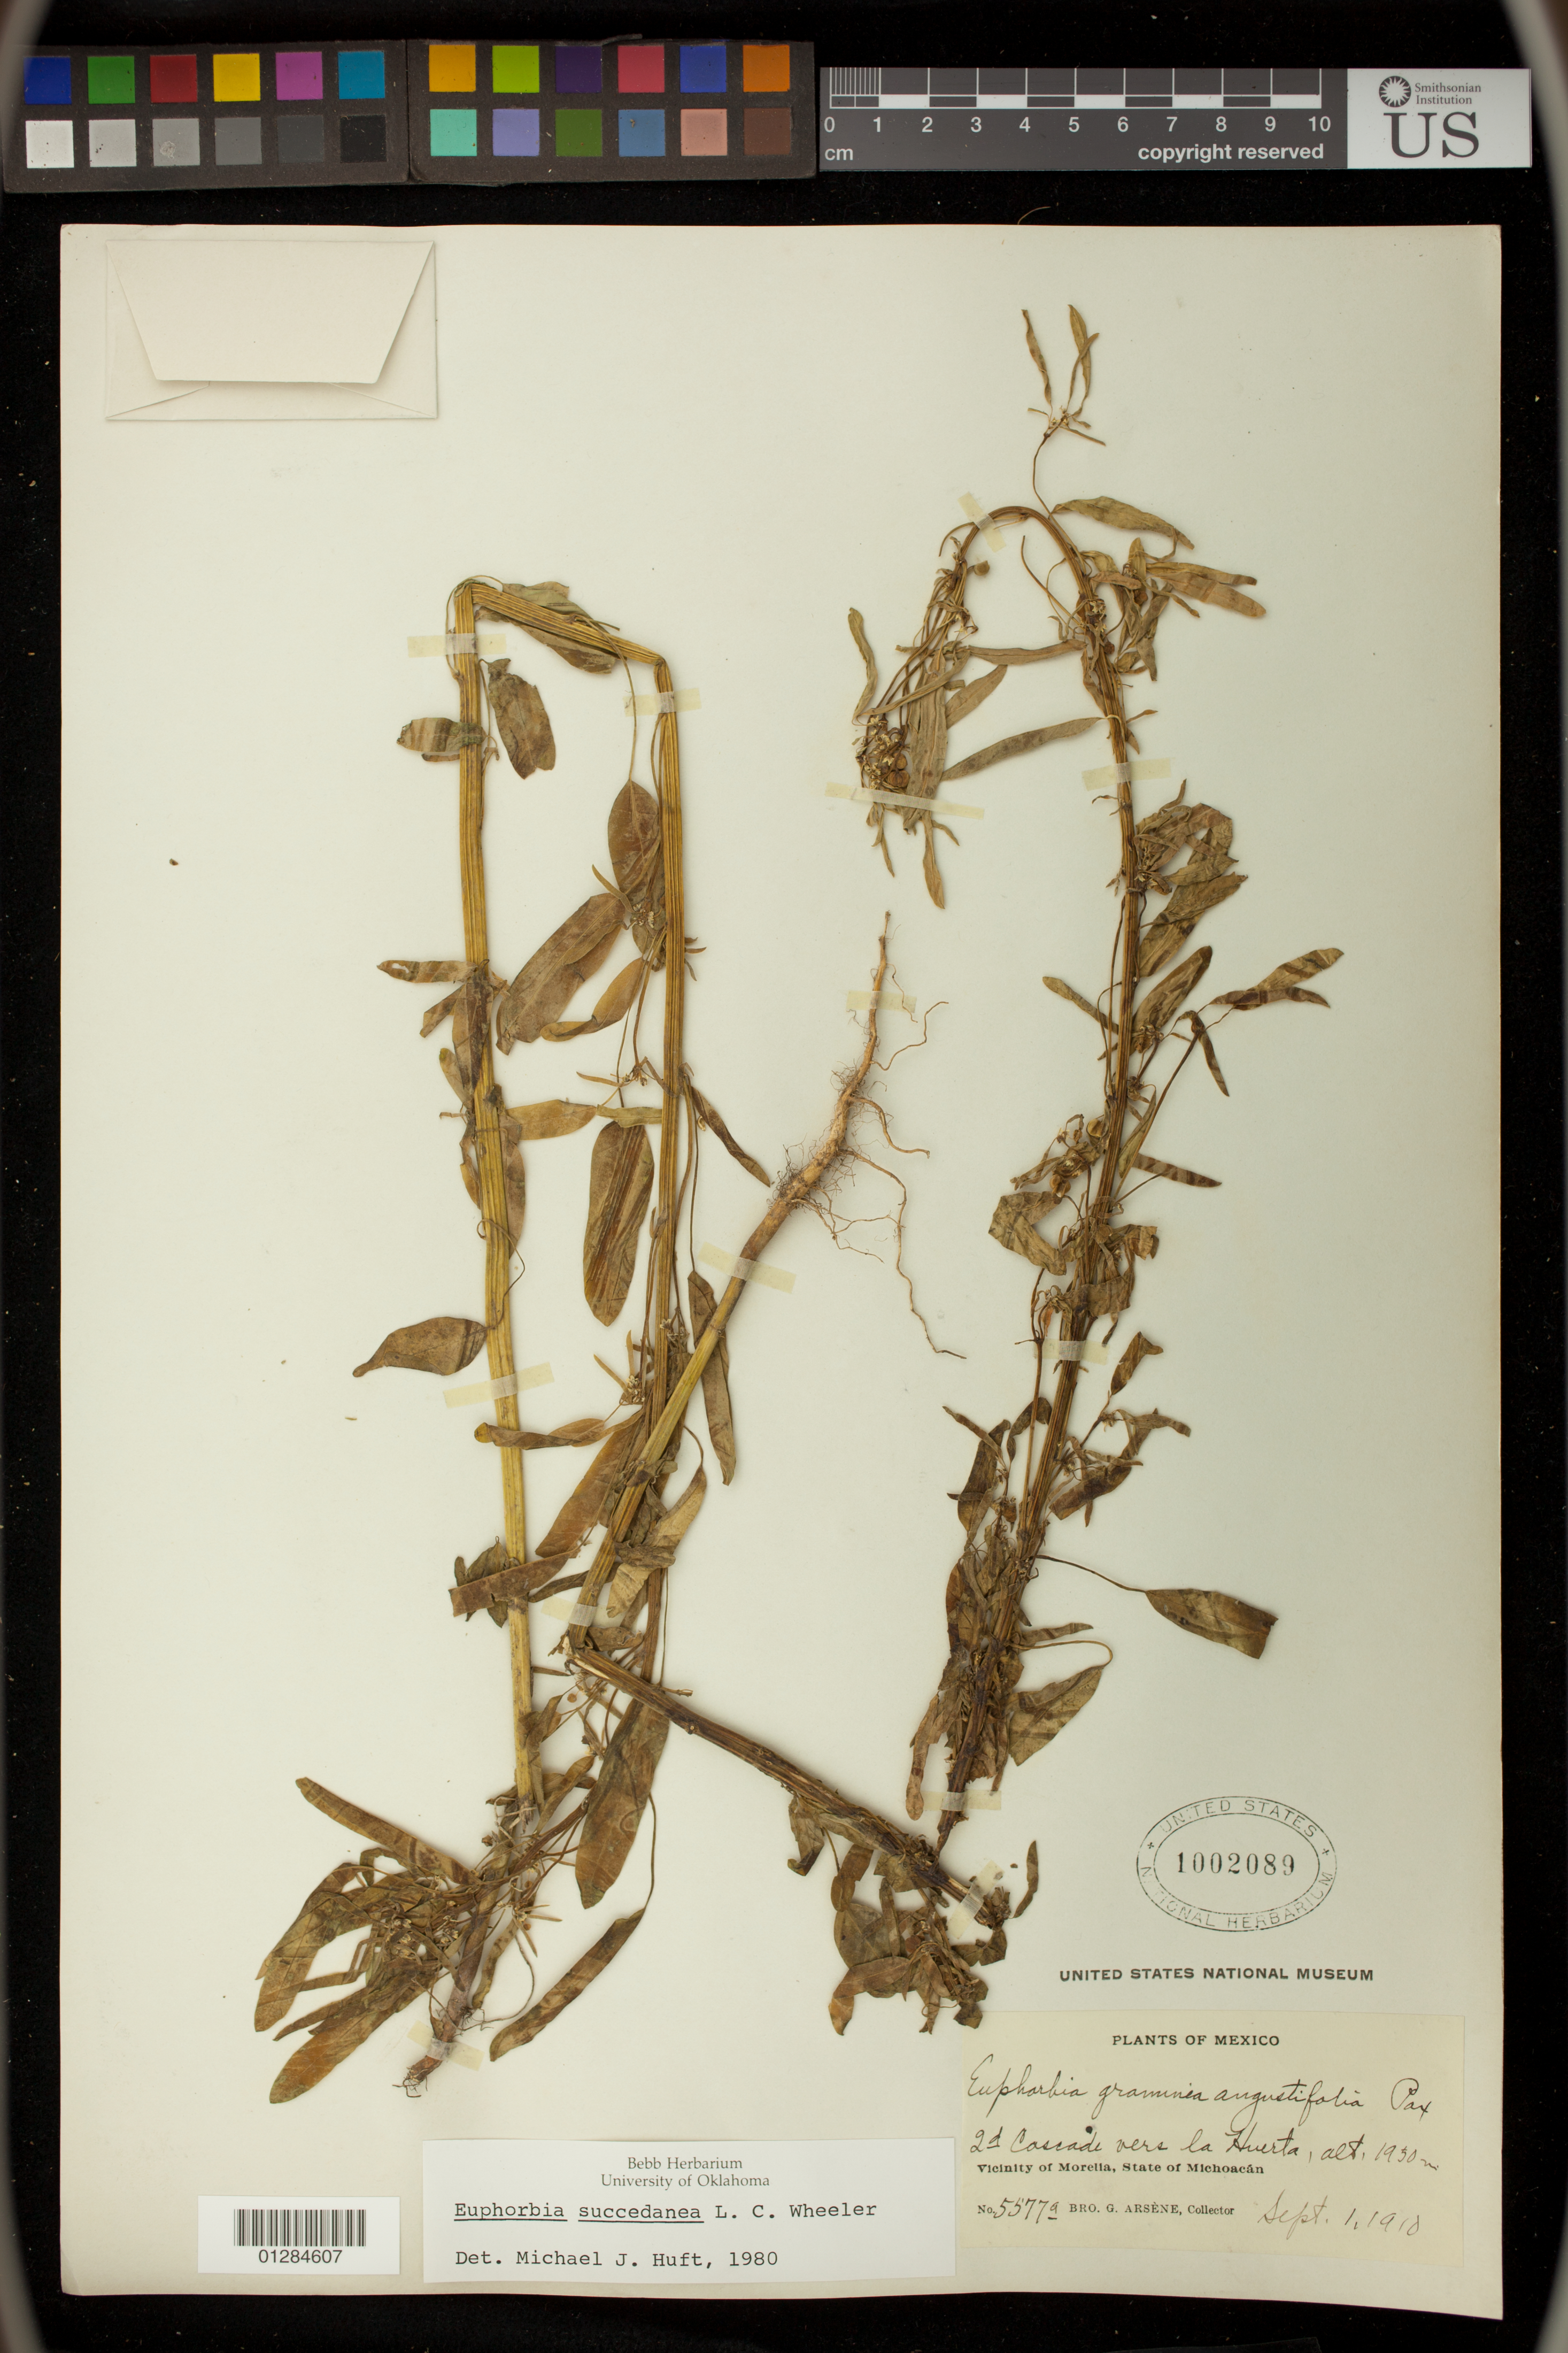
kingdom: Plantae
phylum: Tracheophyta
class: Magnoliopsida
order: Malpighiales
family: Euphorbiaceae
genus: Euphorbia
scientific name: Euphorbia succedanea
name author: L.C. Wheeler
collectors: Bro. G. Arsène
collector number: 55779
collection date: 1918-09-01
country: Mexico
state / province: Michoacán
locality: Vicinity of Morella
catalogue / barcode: US 1002089